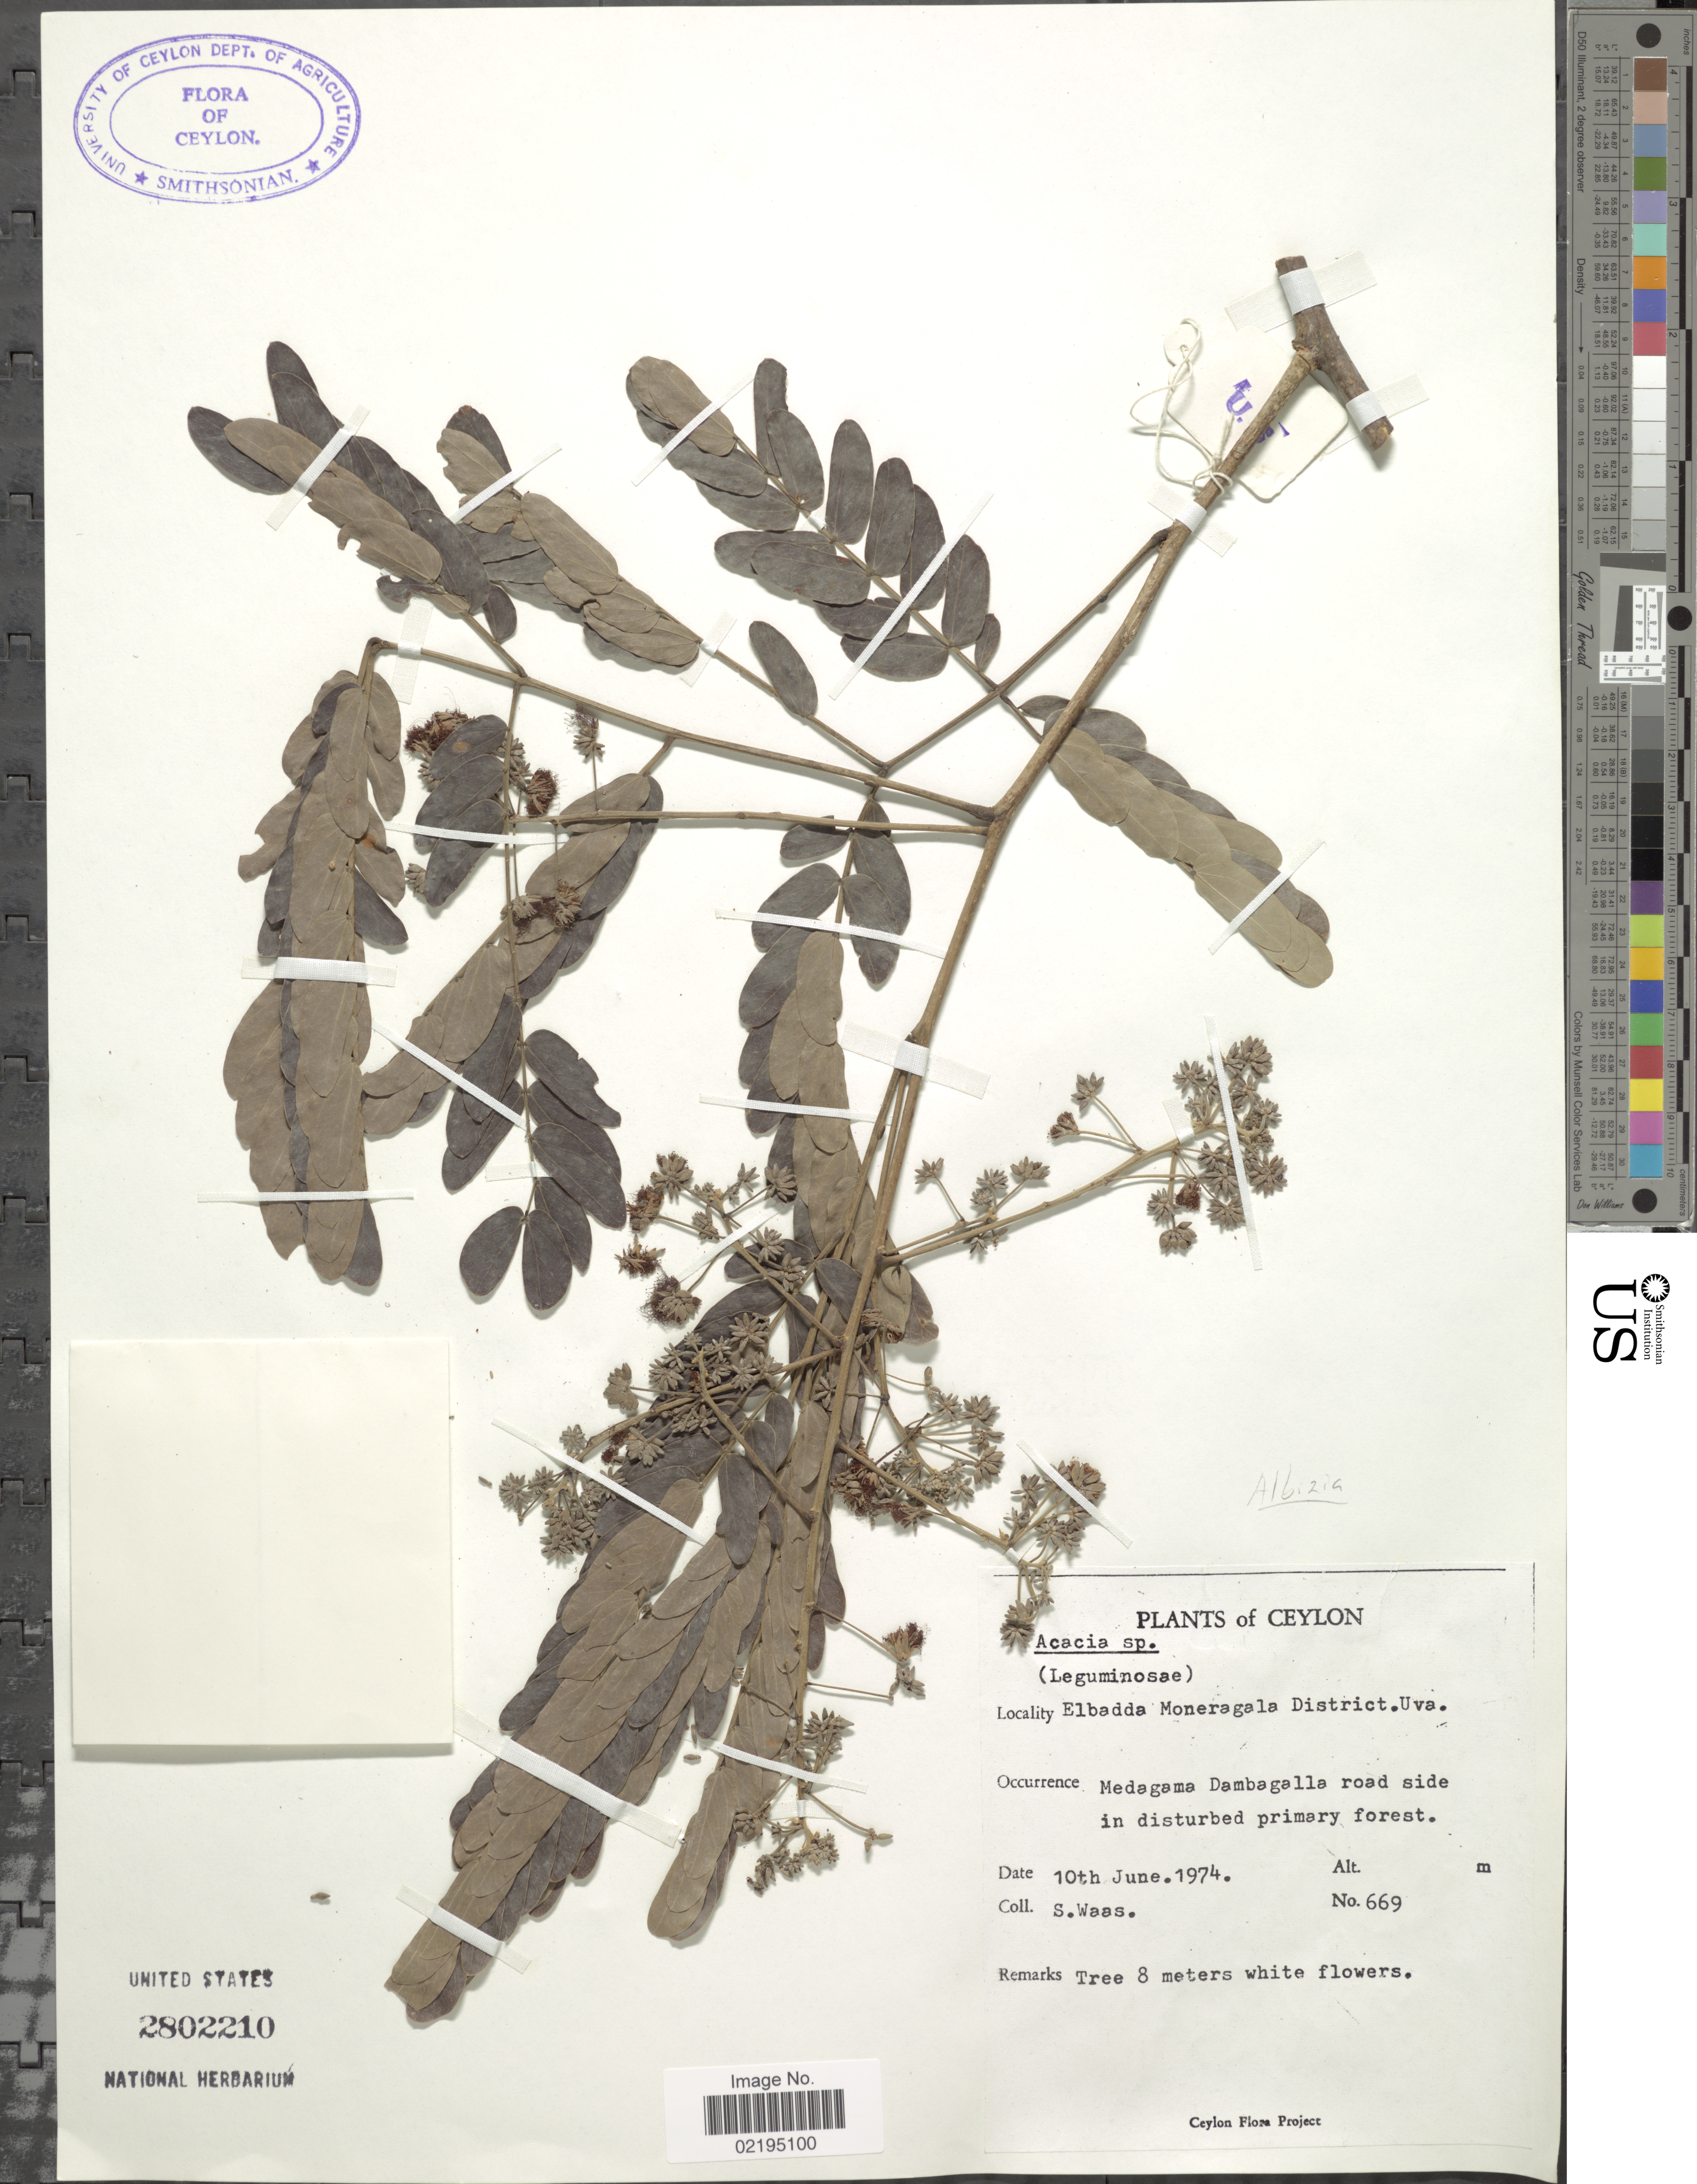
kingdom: Plantae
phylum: Tracheophyta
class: Magnoliopsida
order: Fabales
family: Fabaceae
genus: Albizia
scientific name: Albizia sp.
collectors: S. Waas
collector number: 669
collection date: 1974-06-10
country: Sri Lanka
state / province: Uva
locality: Ceylon, Elbadda Moneragala District, Uva, Medagama Dambagalla road side in disturbed primary forest.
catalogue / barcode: US 2802210